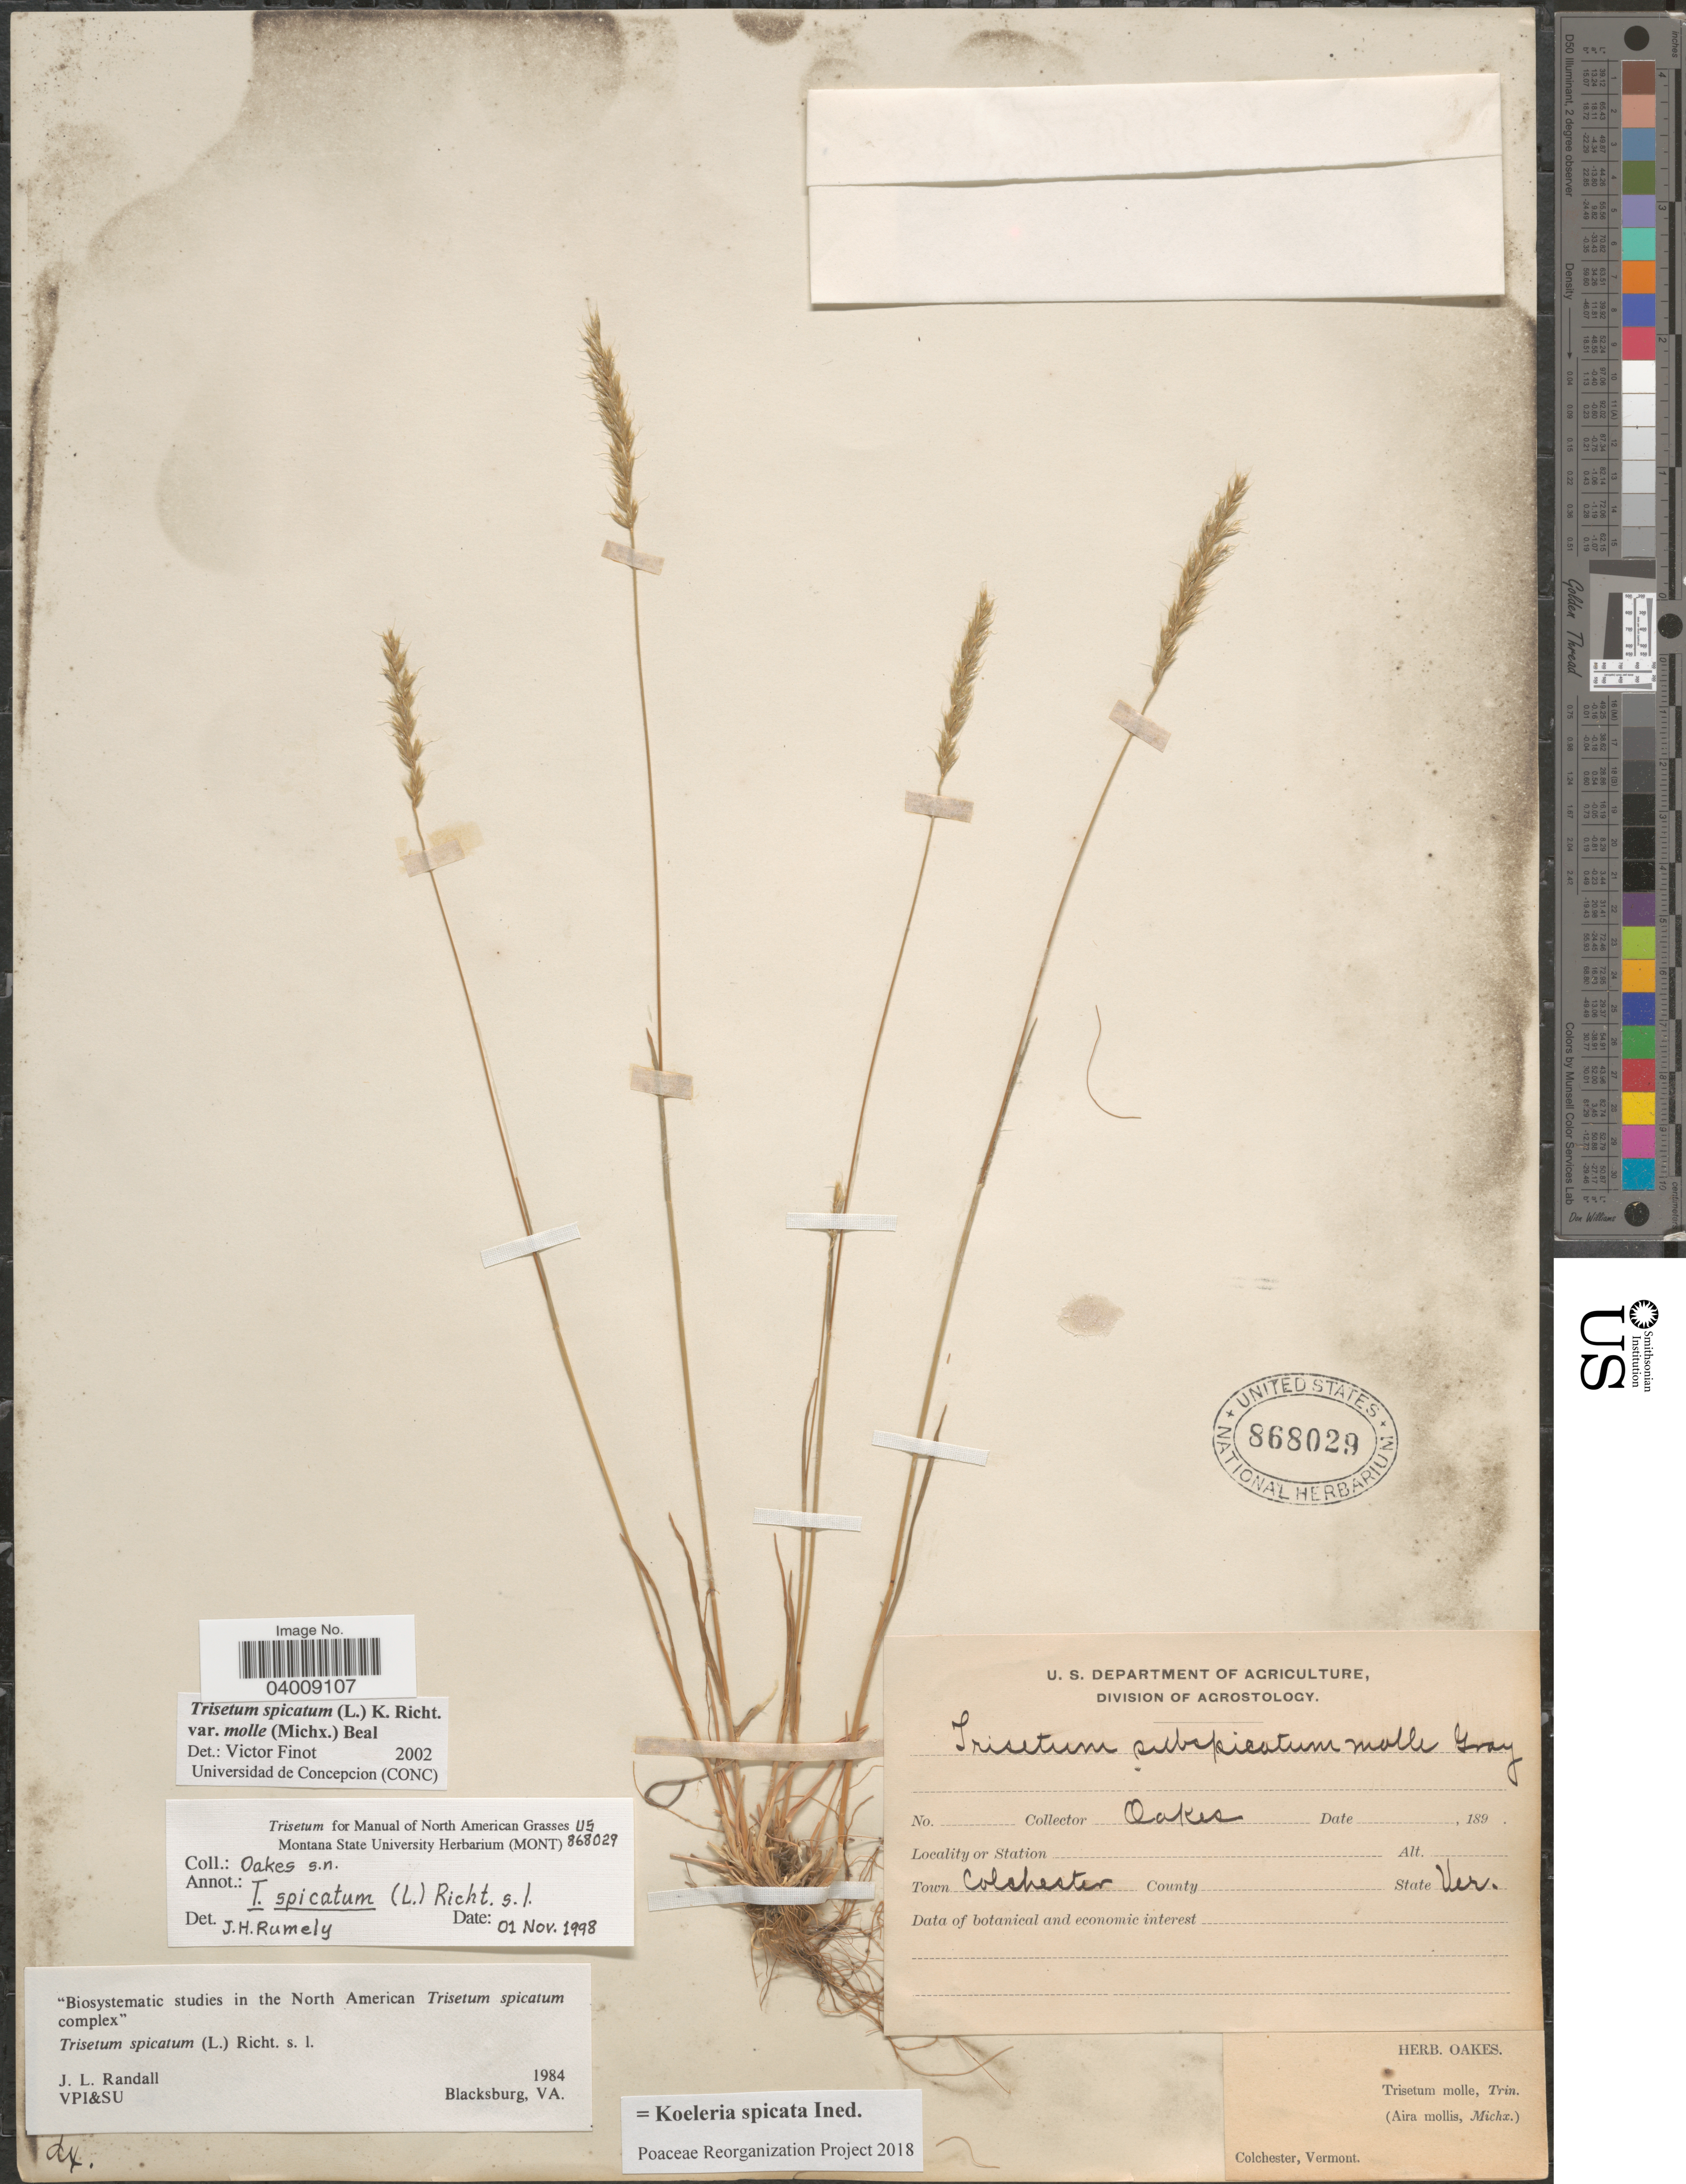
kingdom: Plantae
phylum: Tracheophyta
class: Liliopsida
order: Poales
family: Poaceae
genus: Koeleria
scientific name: Koeleria spicata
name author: (L.) Barberá et al.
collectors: -. Oakes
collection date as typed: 189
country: United States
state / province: Vermont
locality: Colchester.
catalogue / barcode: US 868029